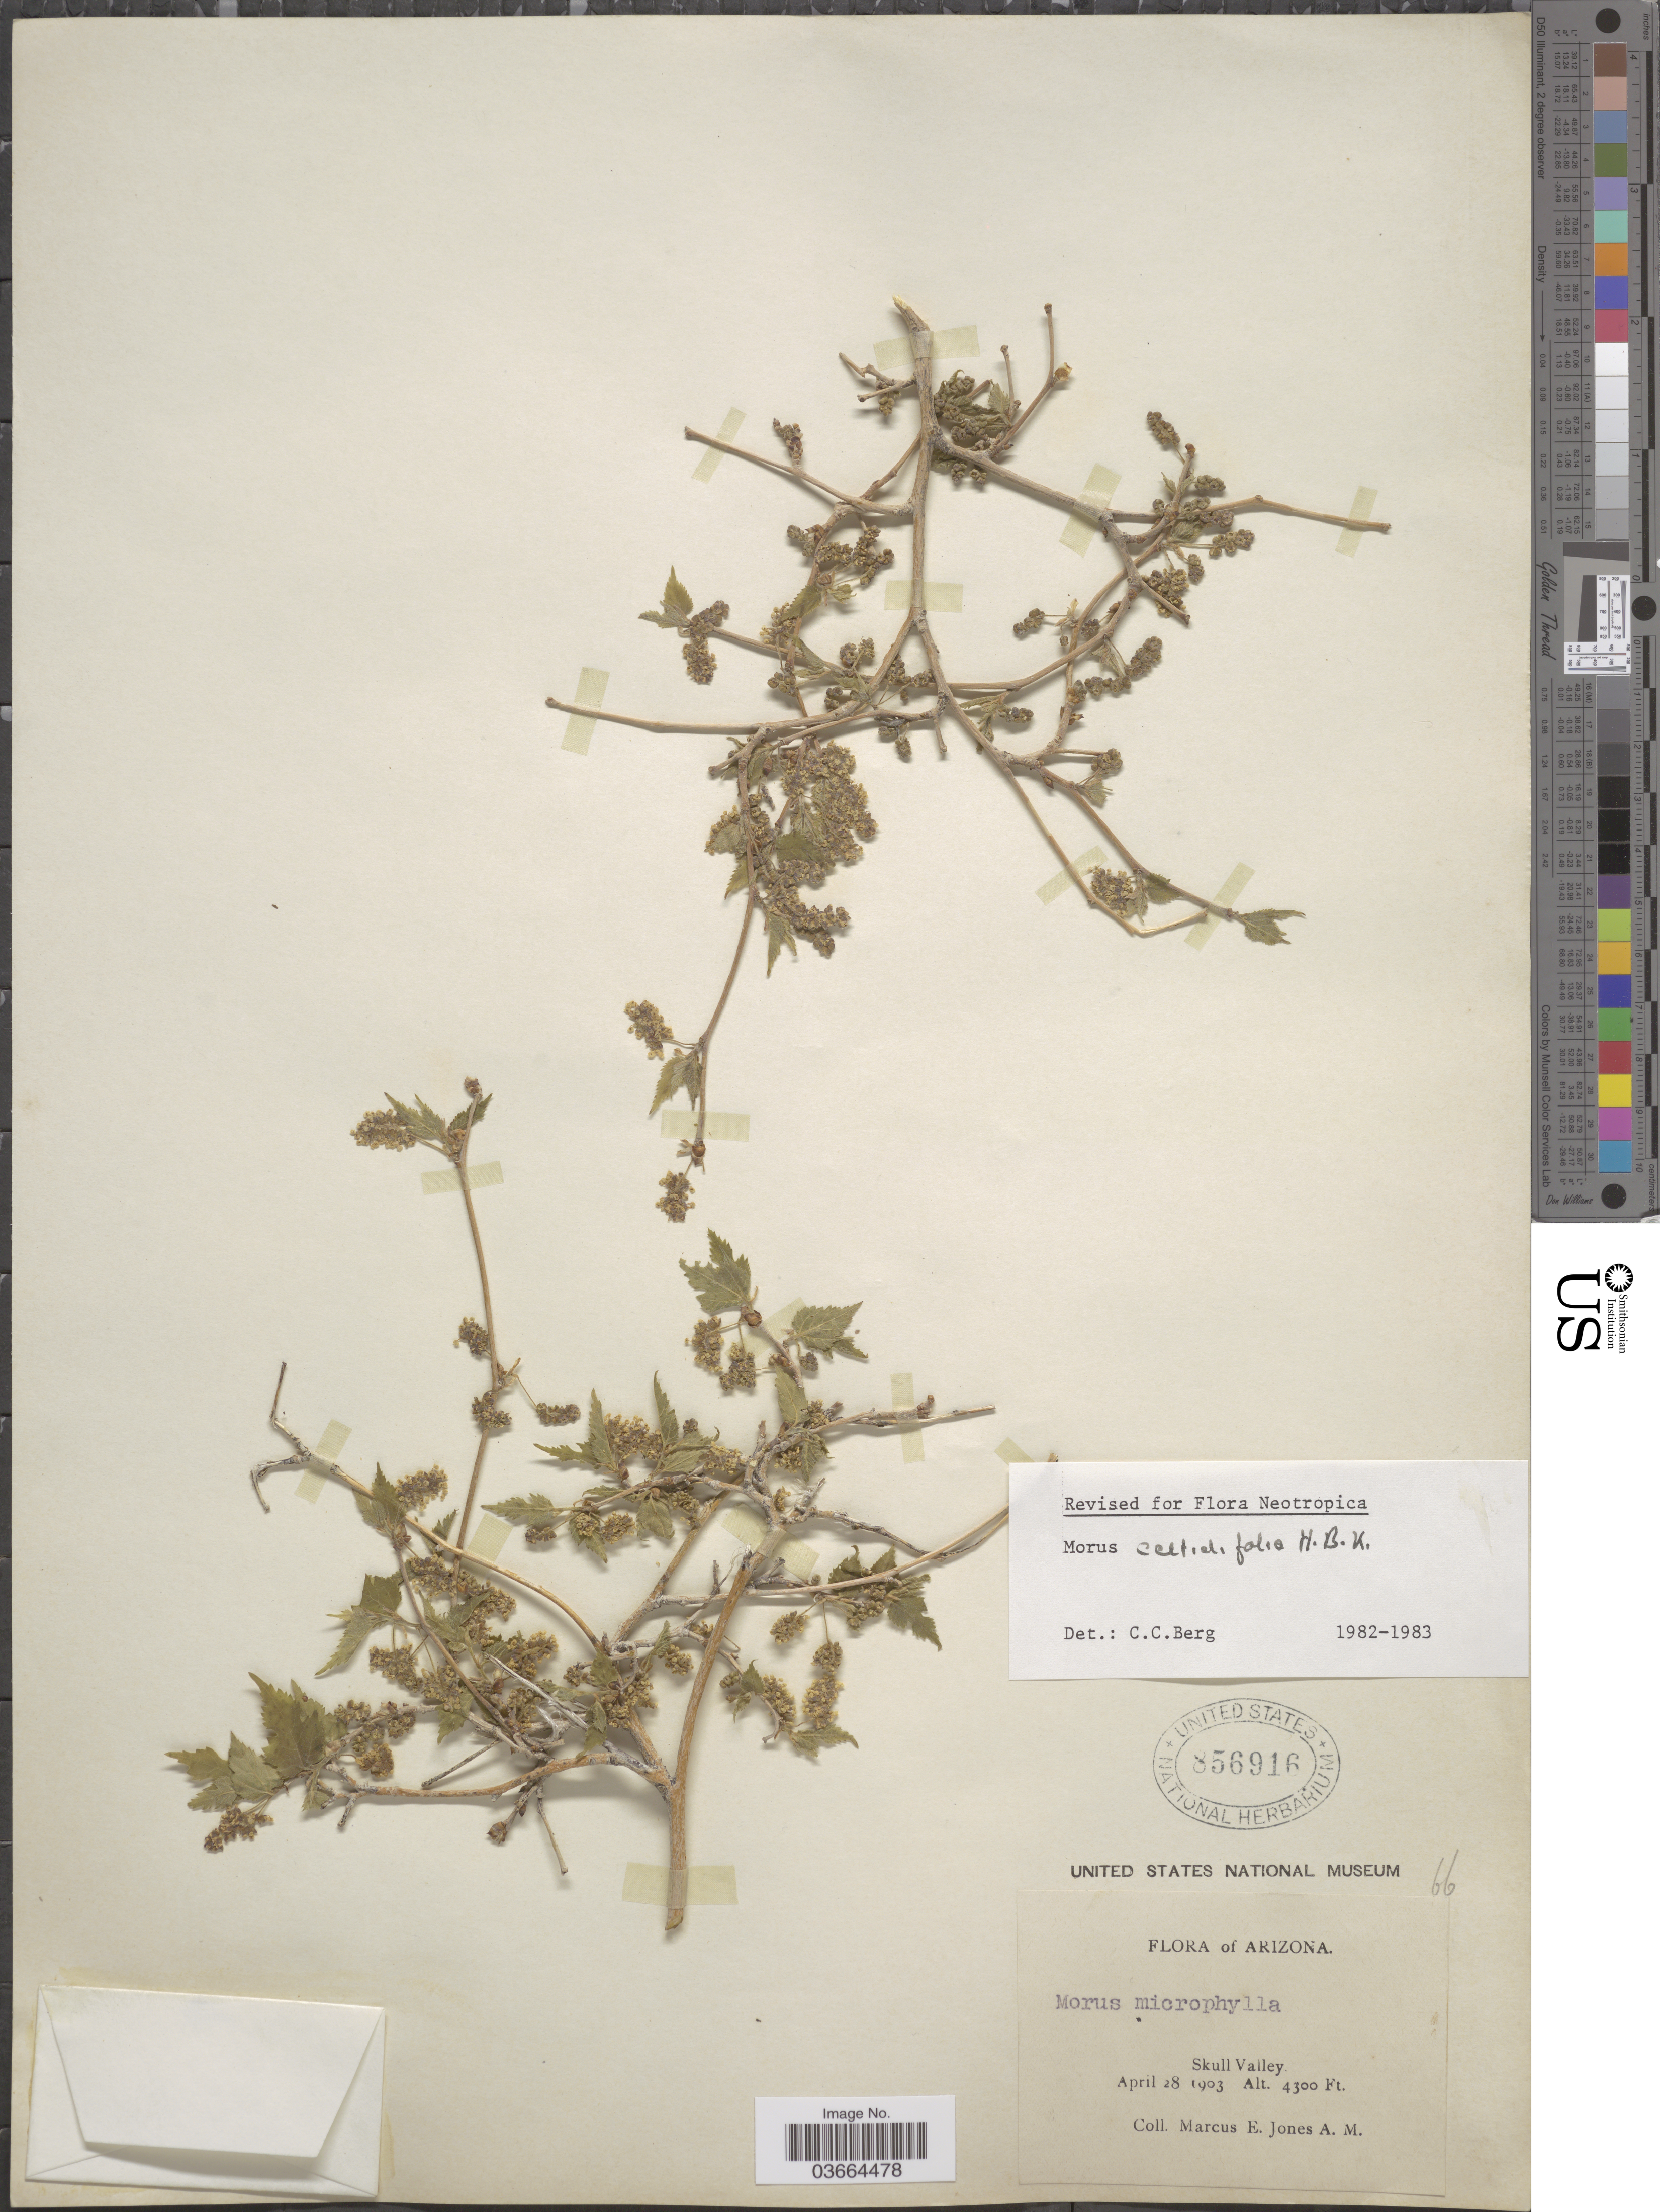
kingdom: Plantae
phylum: Tracheophyta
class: Magnoliopsida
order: Rosales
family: Moraceae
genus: Morus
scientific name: Morus celtidifolia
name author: Kunth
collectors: M. E. Jones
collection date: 1903-04-28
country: United States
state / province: Arizona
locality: Skull Valley.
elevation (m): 1311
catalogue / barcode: US 856916